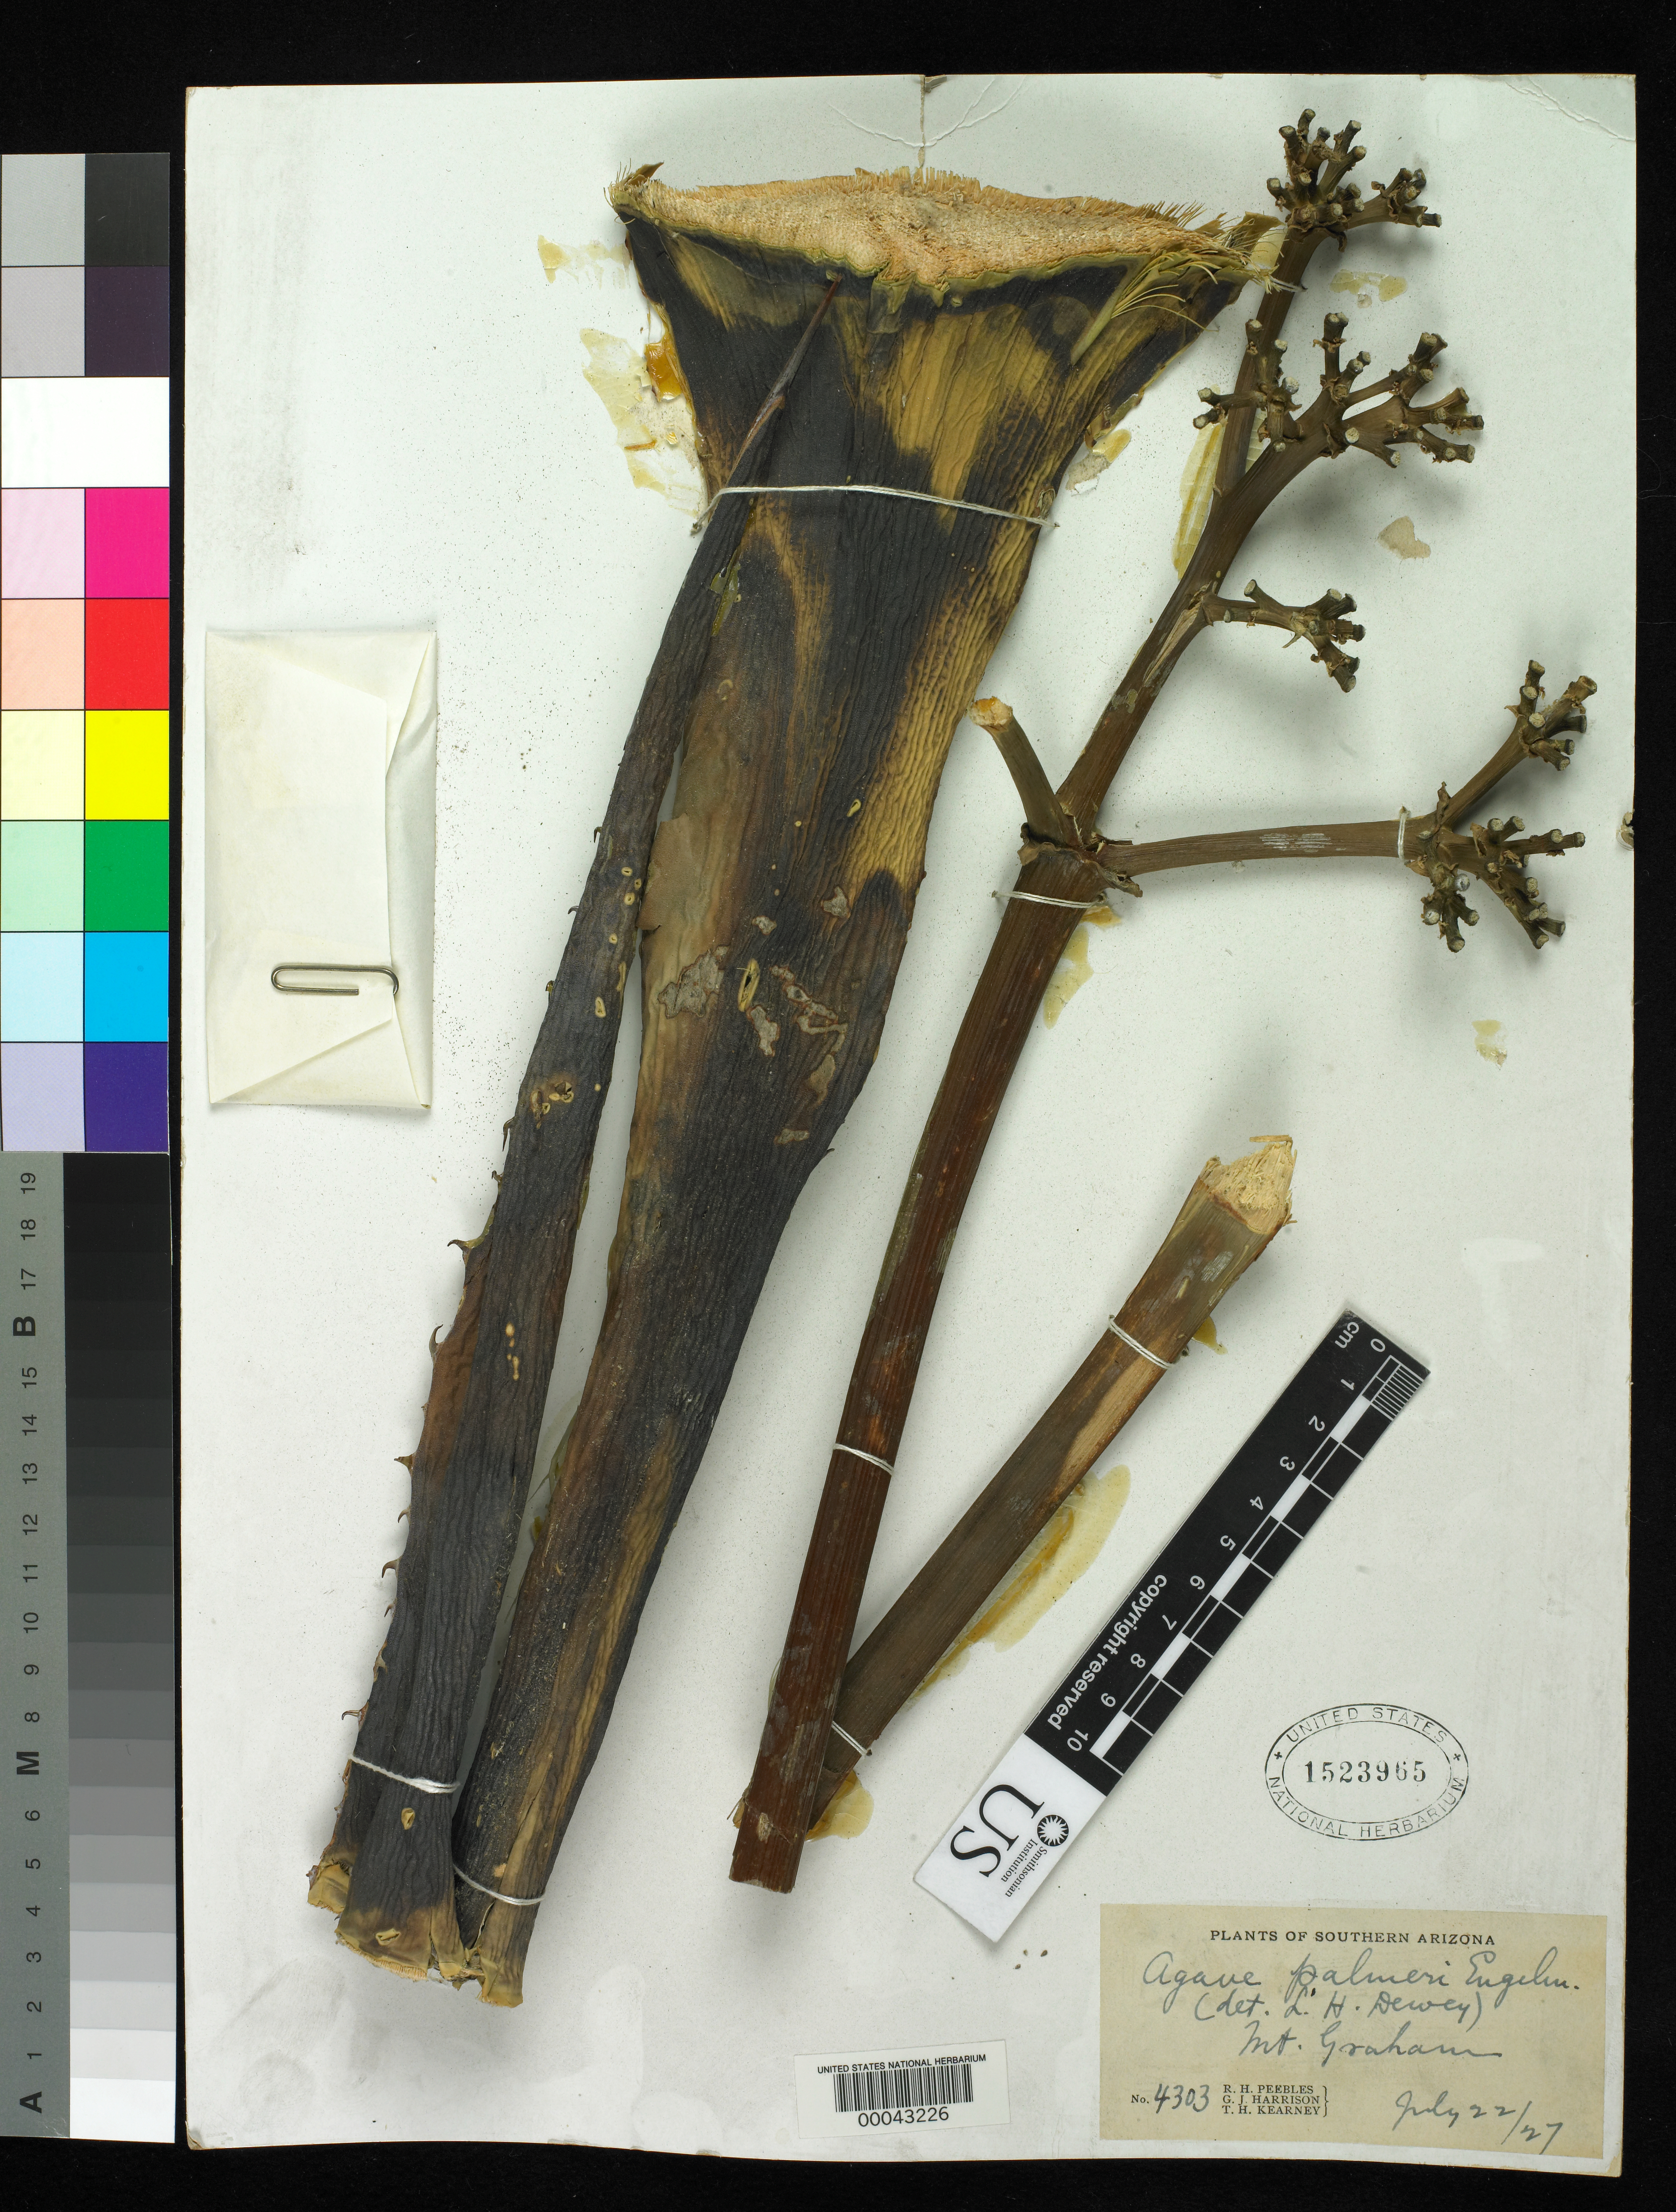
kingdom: Plantae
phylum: Tracheophyta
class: Liliopsida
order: Asparagales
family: Asparagaceae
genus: Agave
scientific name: Agave palmeri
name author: Engelm.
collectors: R. H. Peebles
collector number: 4303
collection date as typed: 22 Jul 1927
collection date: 1927-07-22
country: United States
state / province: Arizona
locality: Mt. graham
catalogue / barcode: US 1523965